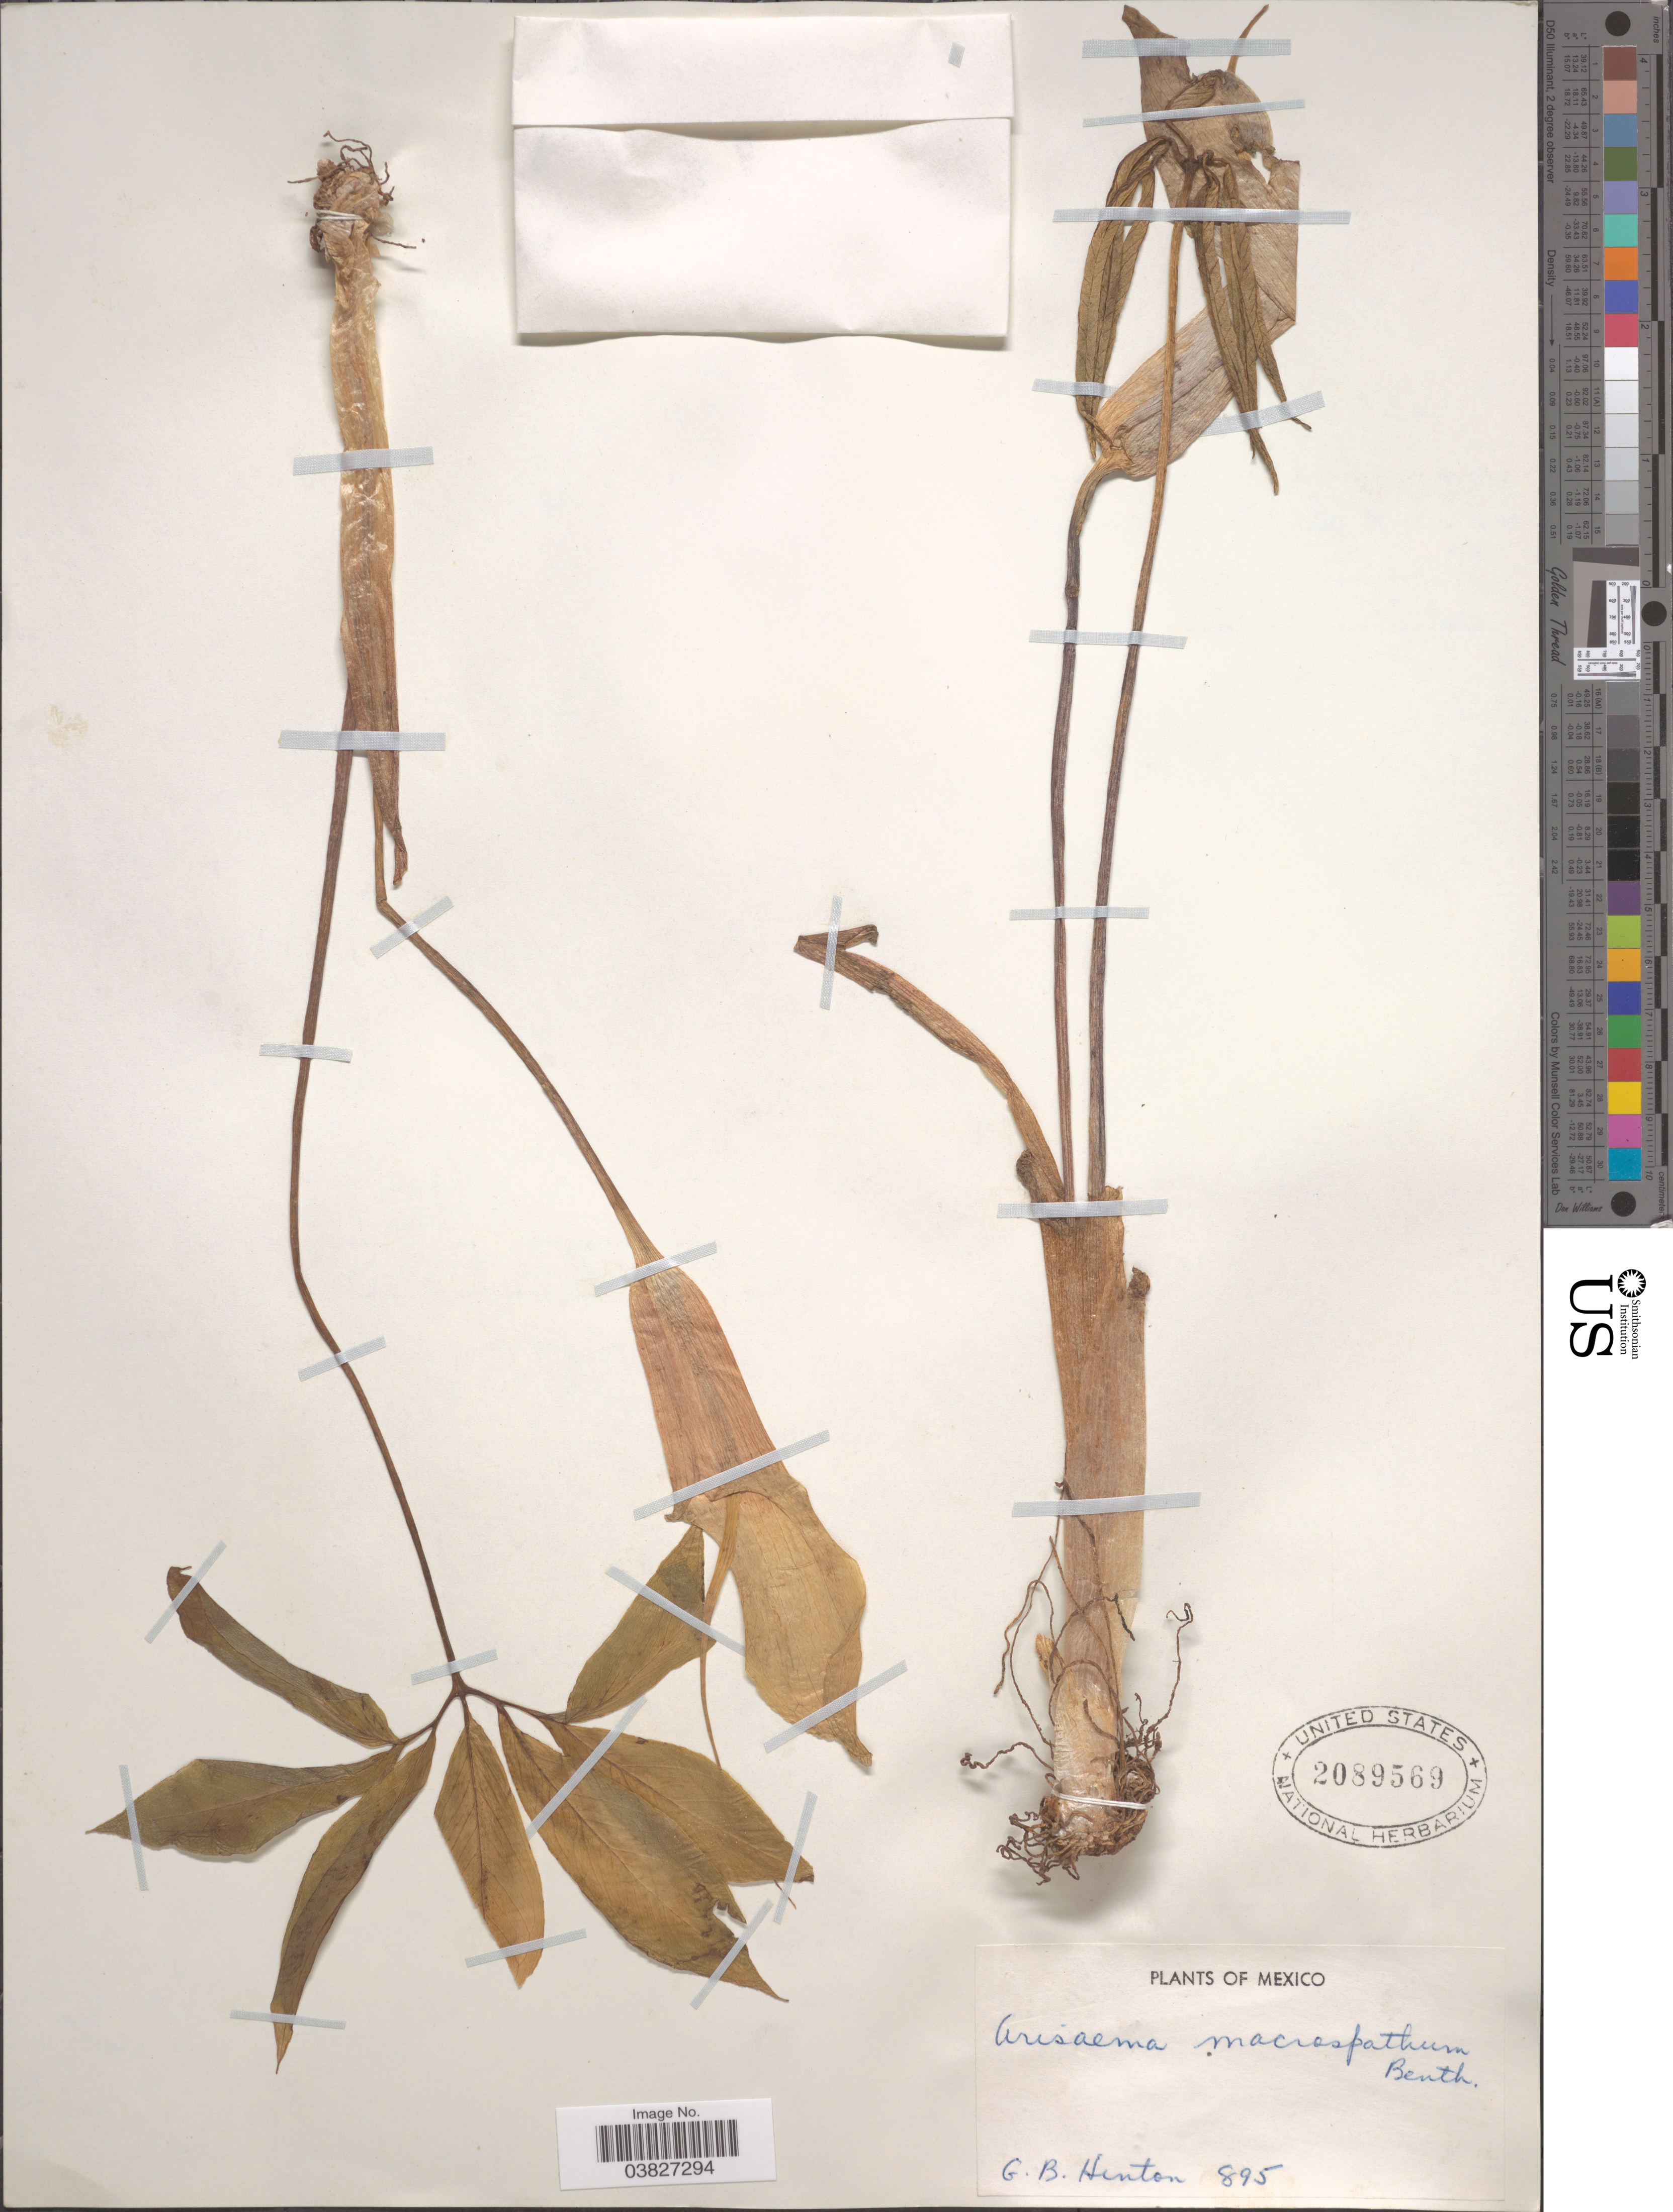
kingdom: Plantae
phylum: Tracheophyta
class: Liliopsida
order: Alismatales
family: Araceae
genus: Arisaema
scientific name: Arisaema macrospathum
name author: Benth.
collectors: G. B. Hinton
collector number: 895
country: Mexico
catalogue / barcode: US 2089569